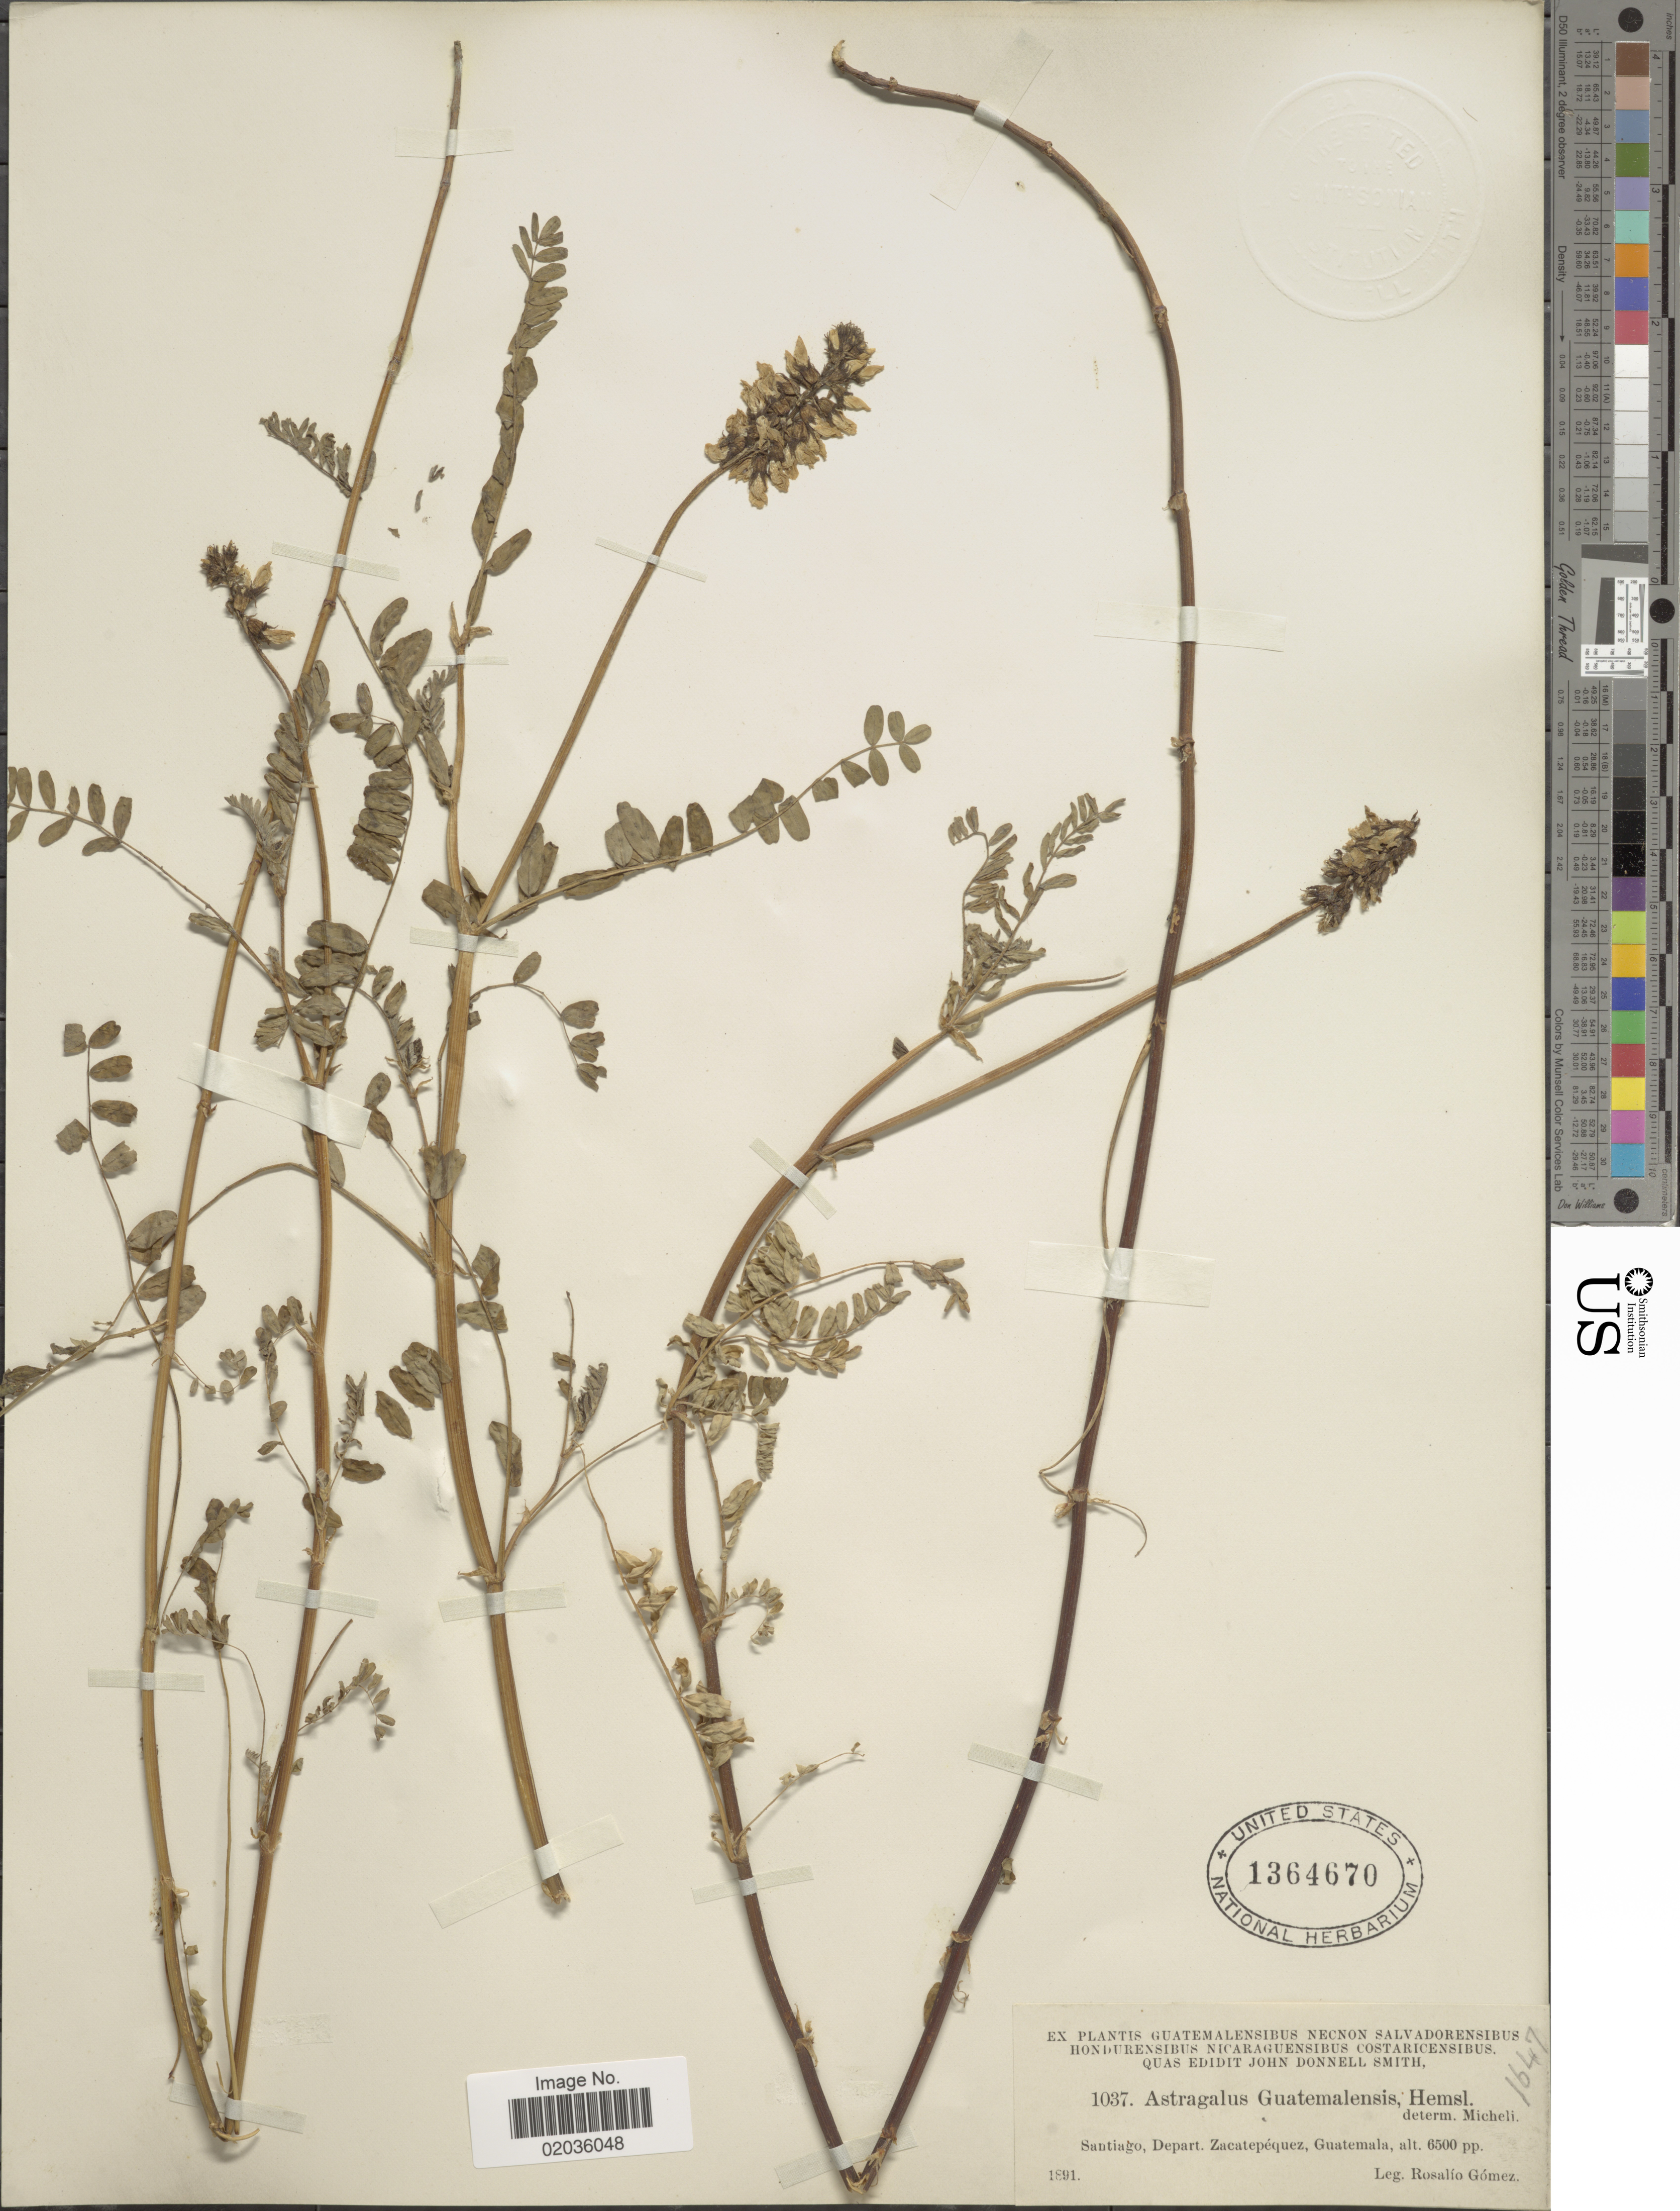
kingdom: Plantae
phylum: Tracheophyta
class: Magnoliopsida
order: Fabales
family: Fabaceae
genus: Astragalus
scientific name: Astragalus guatemalensis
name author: Hemsl.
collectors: R. Gómez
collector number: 1037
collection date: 1891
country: Guatemala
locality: Santiago, Depart, Zacatepequez, Guatemala.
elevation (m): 1981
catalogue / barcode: US 1364670